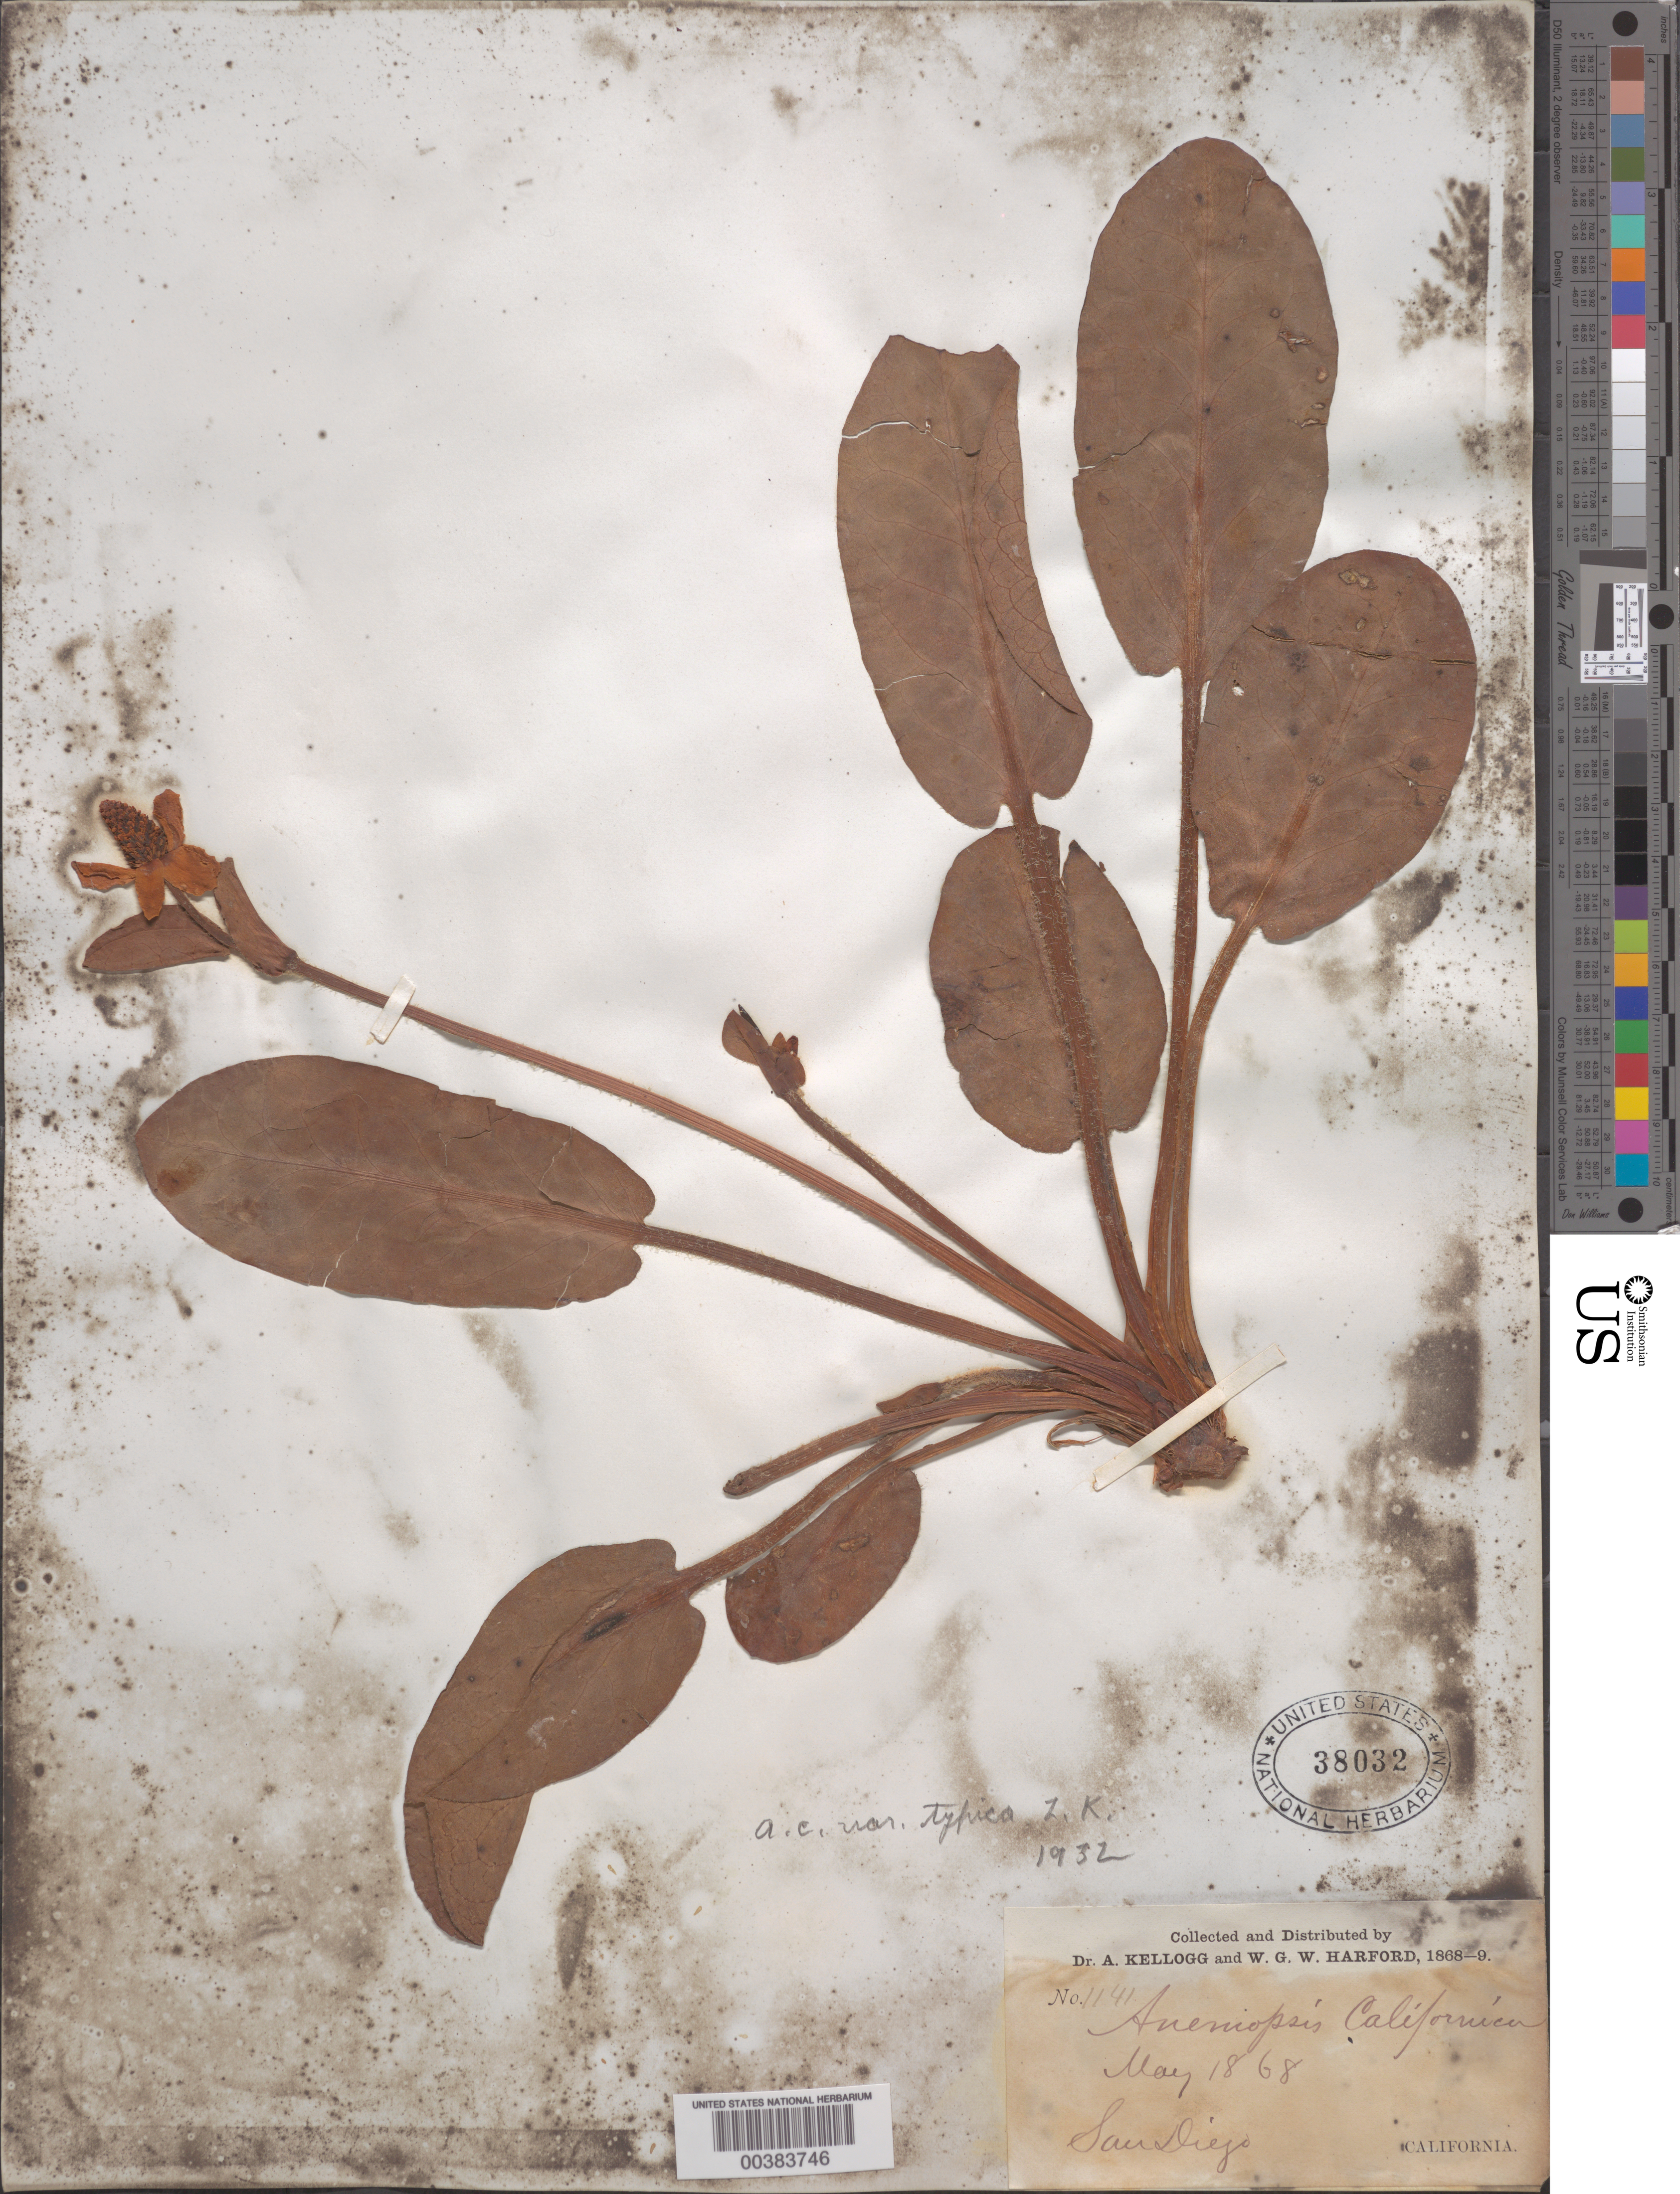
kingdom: Plantae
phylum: Tracheophyta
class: Magnoliopsida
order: Piperales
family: Saururaceae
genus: Anemopsis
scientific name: Anemopsis californica var. typica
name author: Kelso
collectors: A. Kellogg & W. G. W. Harford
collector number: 1141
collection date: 1868-05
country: United States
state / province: California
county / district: San Diego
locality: San Diego.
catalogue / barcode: US 38032